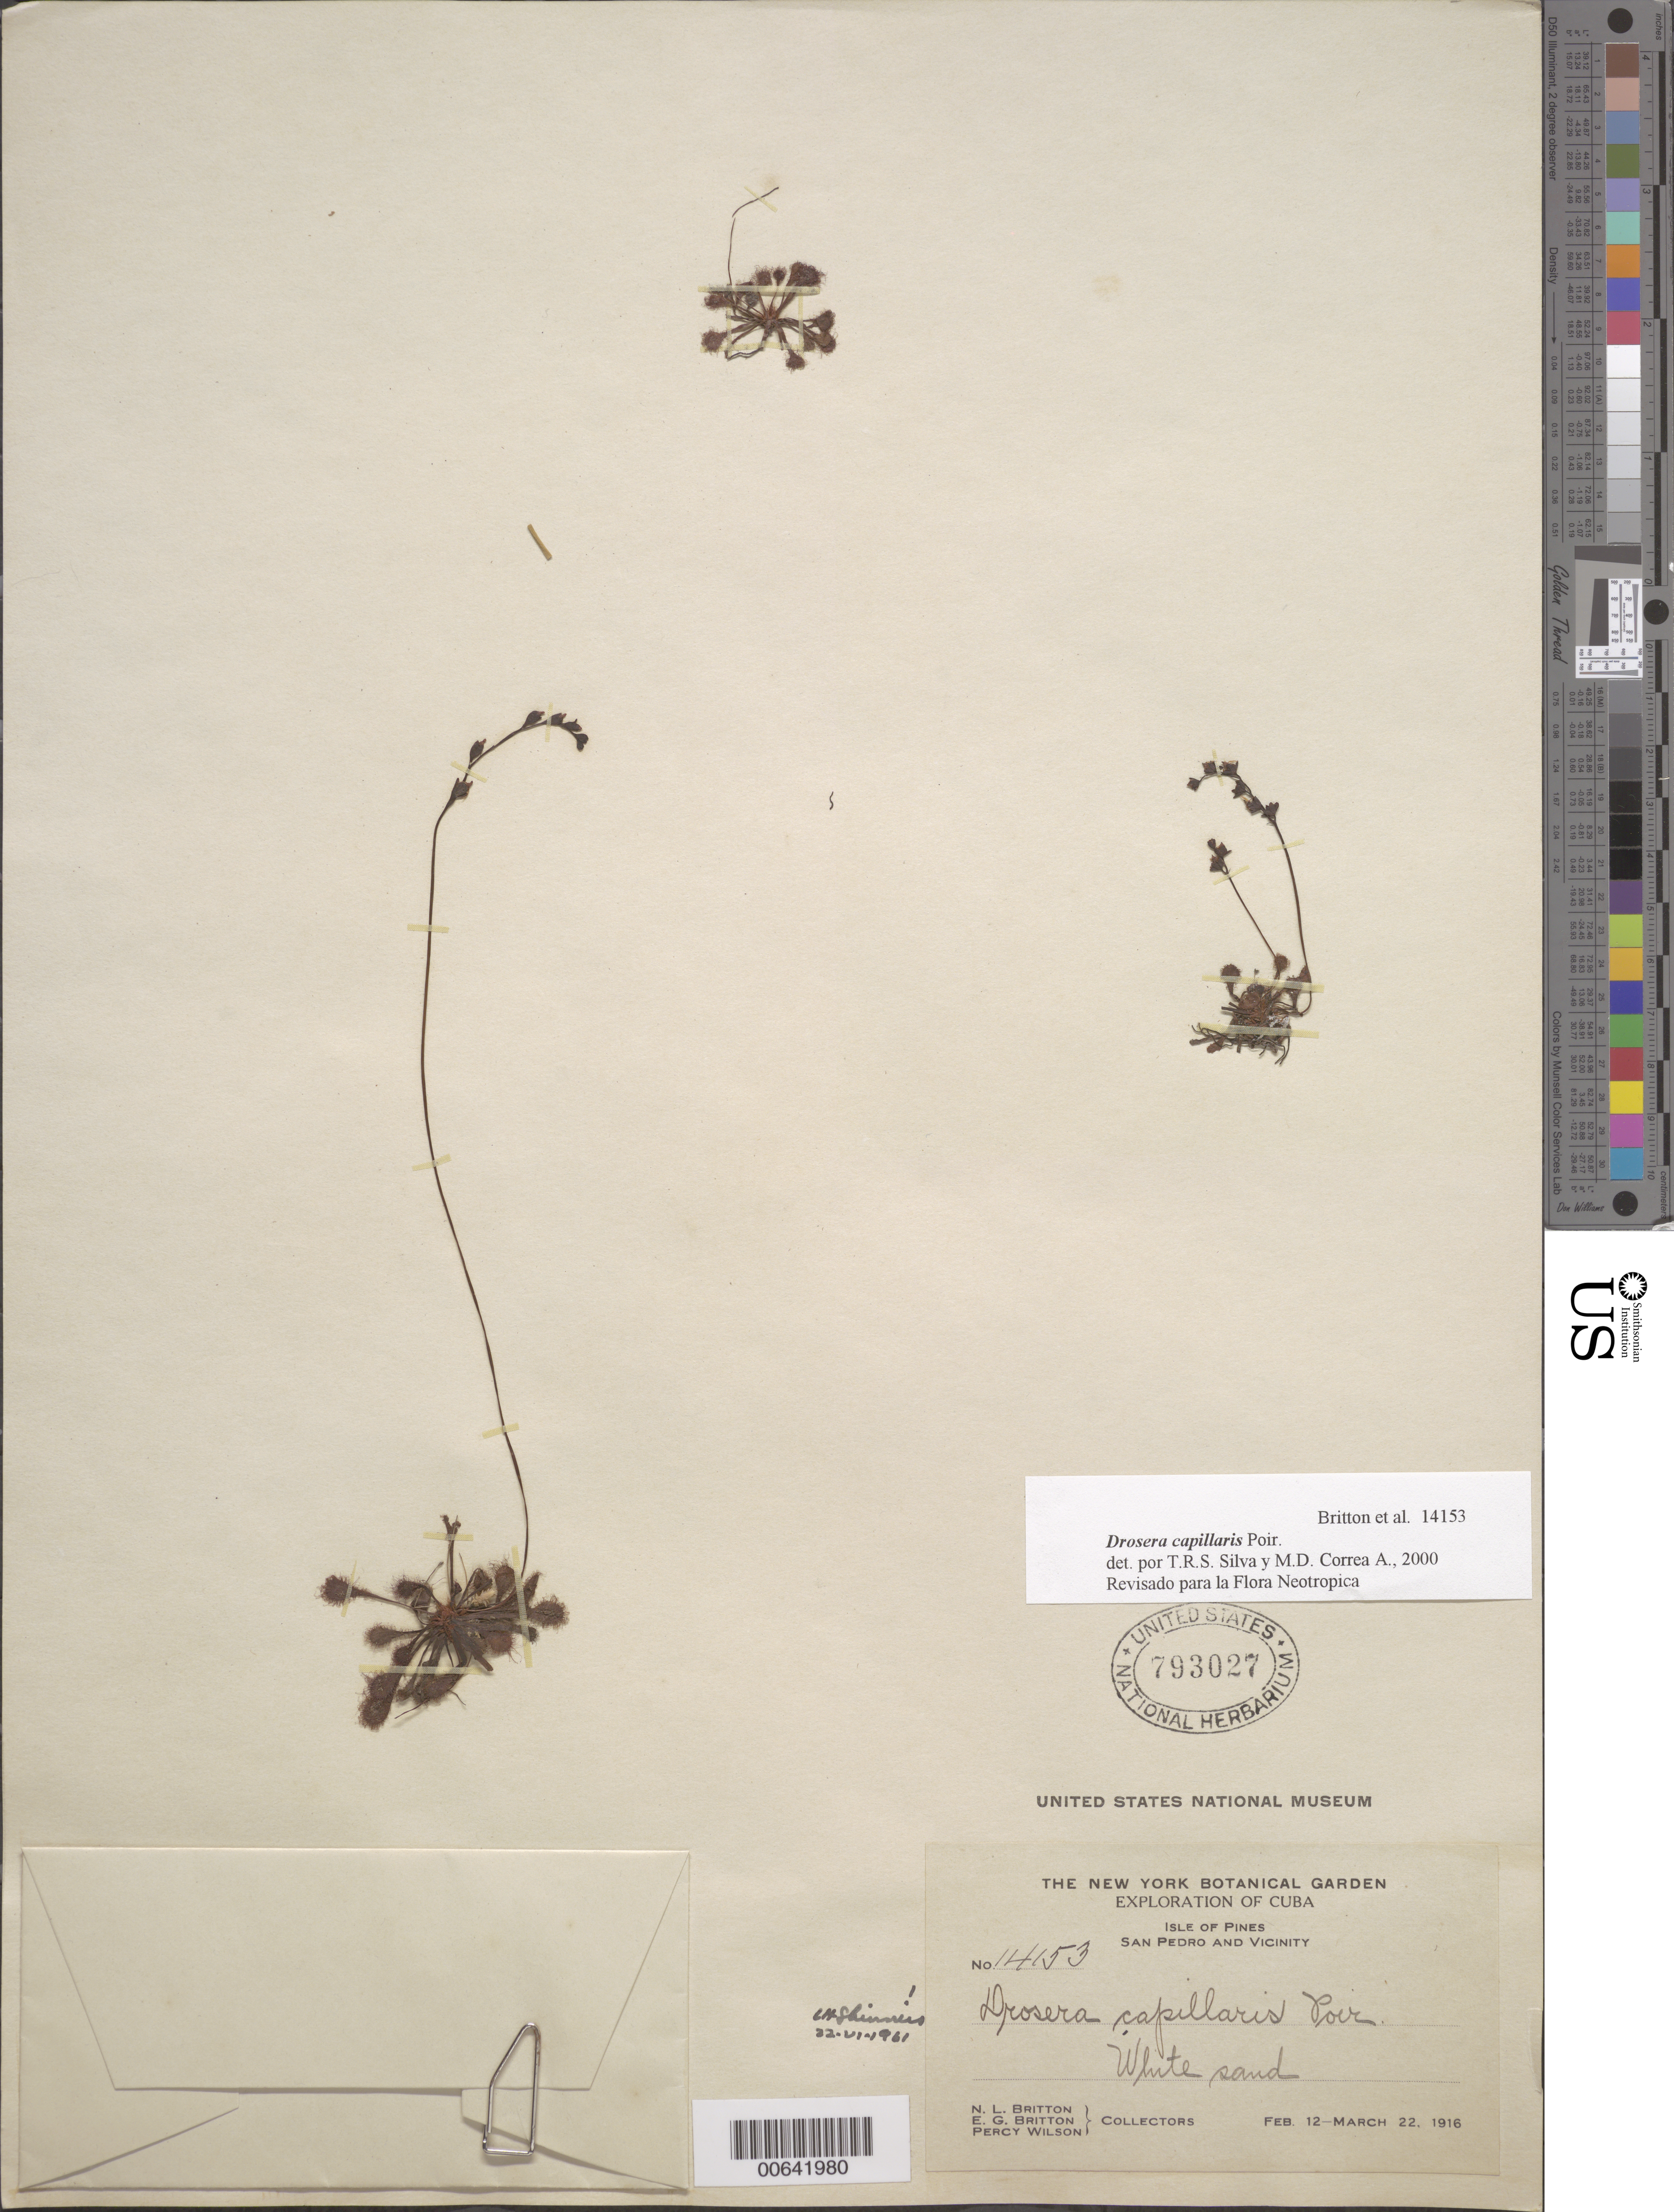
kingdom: Plantae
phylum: Tracheophyta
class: Magnoliopsida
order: Caryophyllales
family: Droseraceae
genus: Drosera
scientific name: Drosera capillaris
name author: Poir.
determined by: Shinners, L. H.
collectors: N. Britton, E. G. Britton & P. Wilson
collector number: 14153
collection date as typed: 12 Feb 1916 to 22 Mar 1916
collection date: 1916-02-12/1916-03-22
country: Cuba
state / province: Isla de La Juventud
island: Isla de La Juventud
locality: San Pedro and vicinity. "Isle of Pines".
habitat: White sand.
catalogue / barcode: US 793027